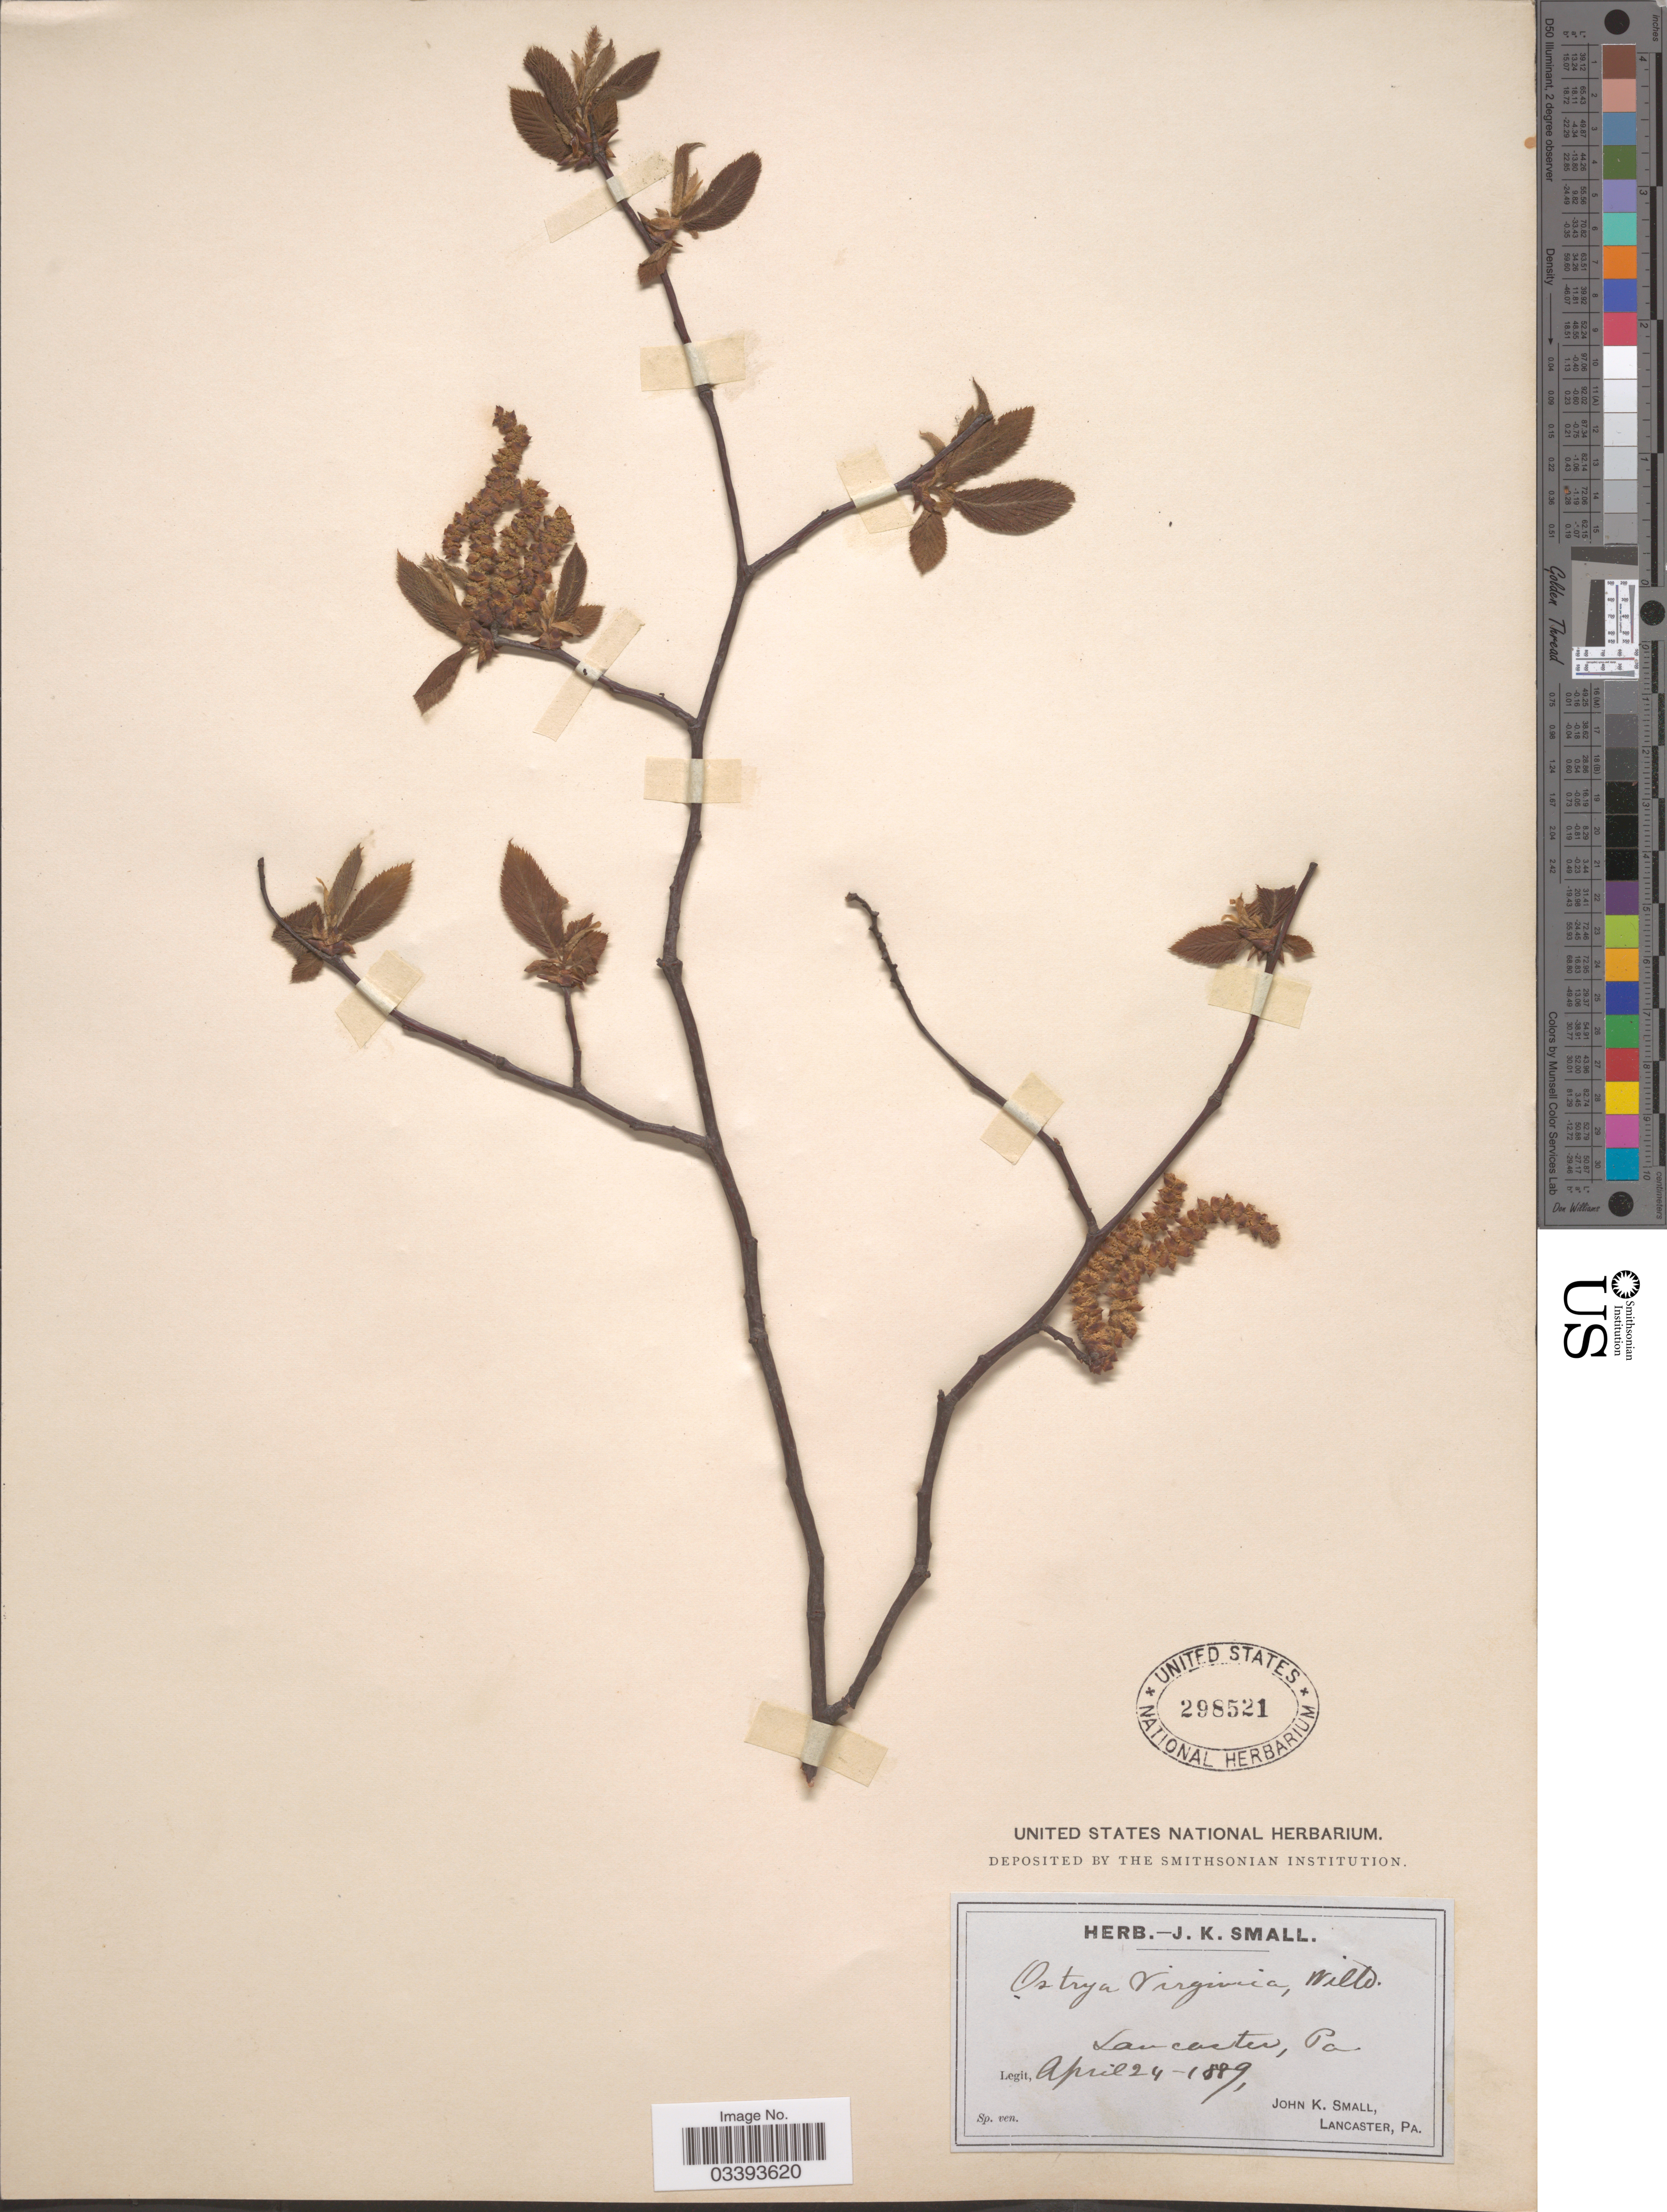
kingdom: Plantae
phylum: Tracheophyta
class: Magnoliopsida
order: Fagales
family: Betulaceae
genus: Ostrya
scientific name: Ostrya virginiana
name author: (Mill.) K. Koch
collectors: J. K. Small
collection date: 1889-04-24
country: United States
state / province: Pennsylvania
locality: Lancaster, Pa.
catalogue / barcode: US 298521